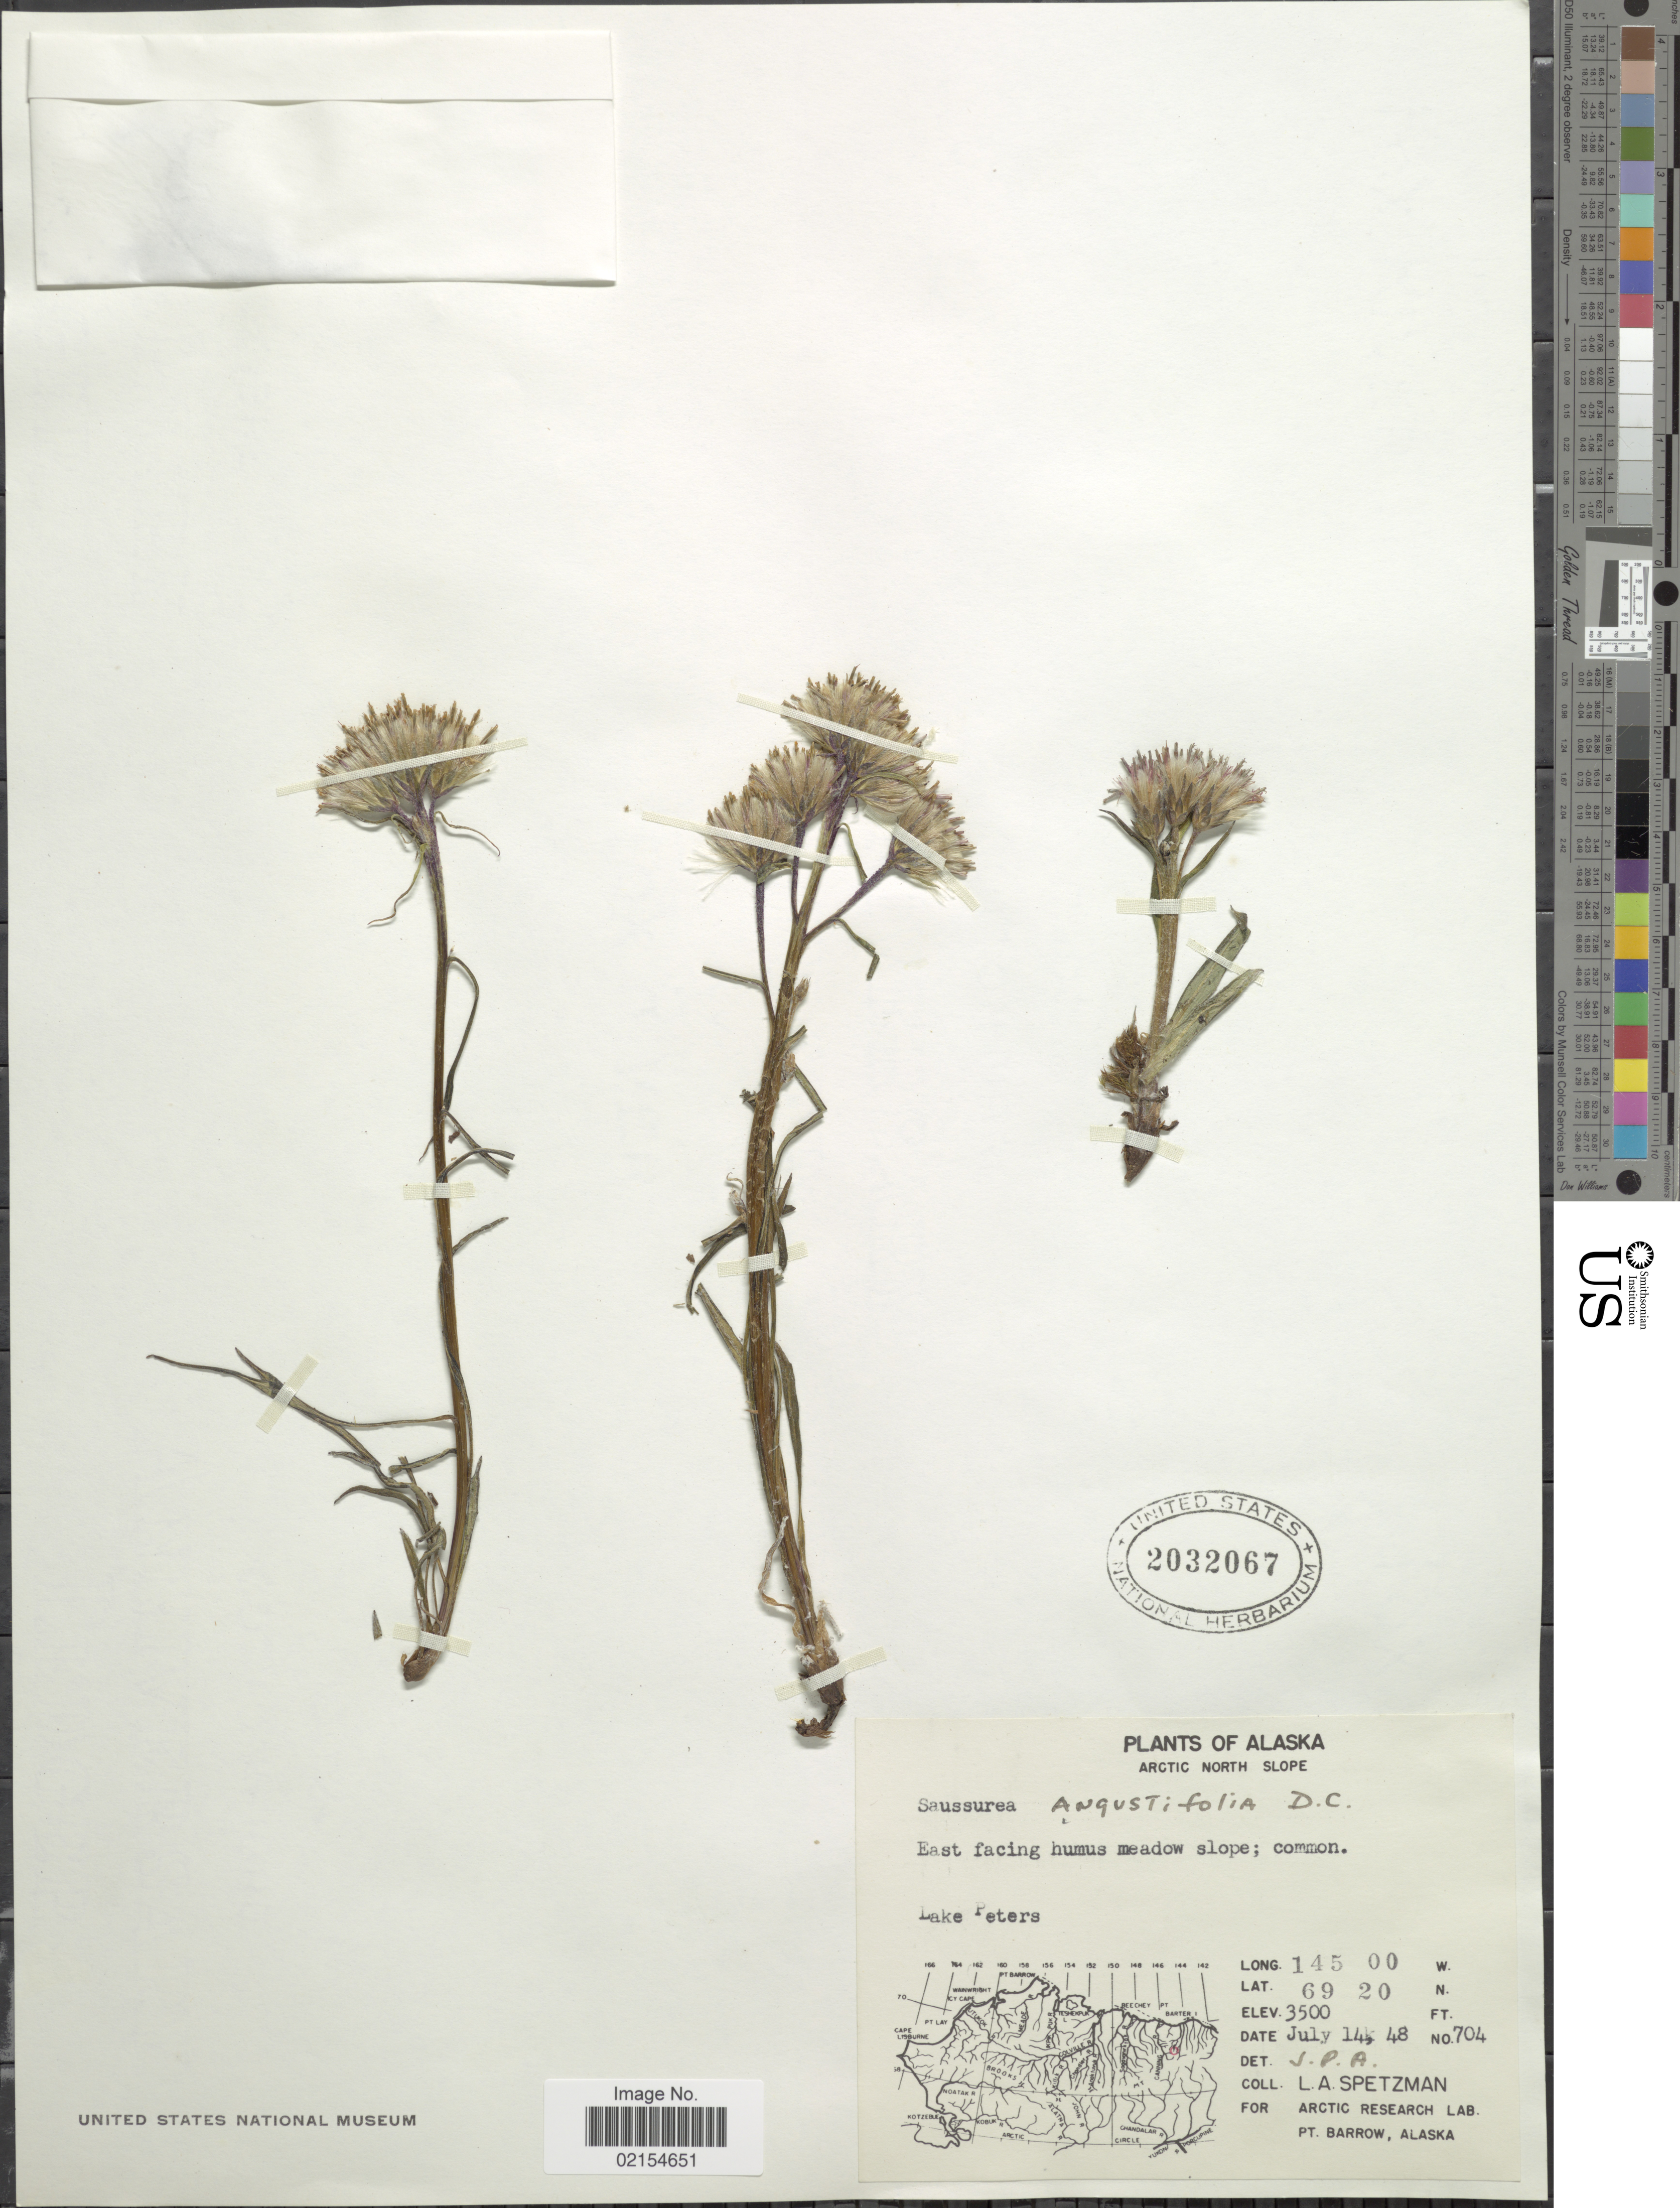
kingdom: Plantae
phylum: Tracheophyta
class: Magnoliopsida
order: Asterales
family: Asteraceae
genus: Saussurea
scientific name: Saussurea angustifolia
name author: (L.) DC.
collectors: L. Spetzman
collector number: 704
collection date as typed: Transcribed d/m/y: 14/7/48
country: United States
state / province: Alaska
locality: Arctic North Slope, Lake Peters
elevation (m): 1067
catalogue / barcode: US 2032067